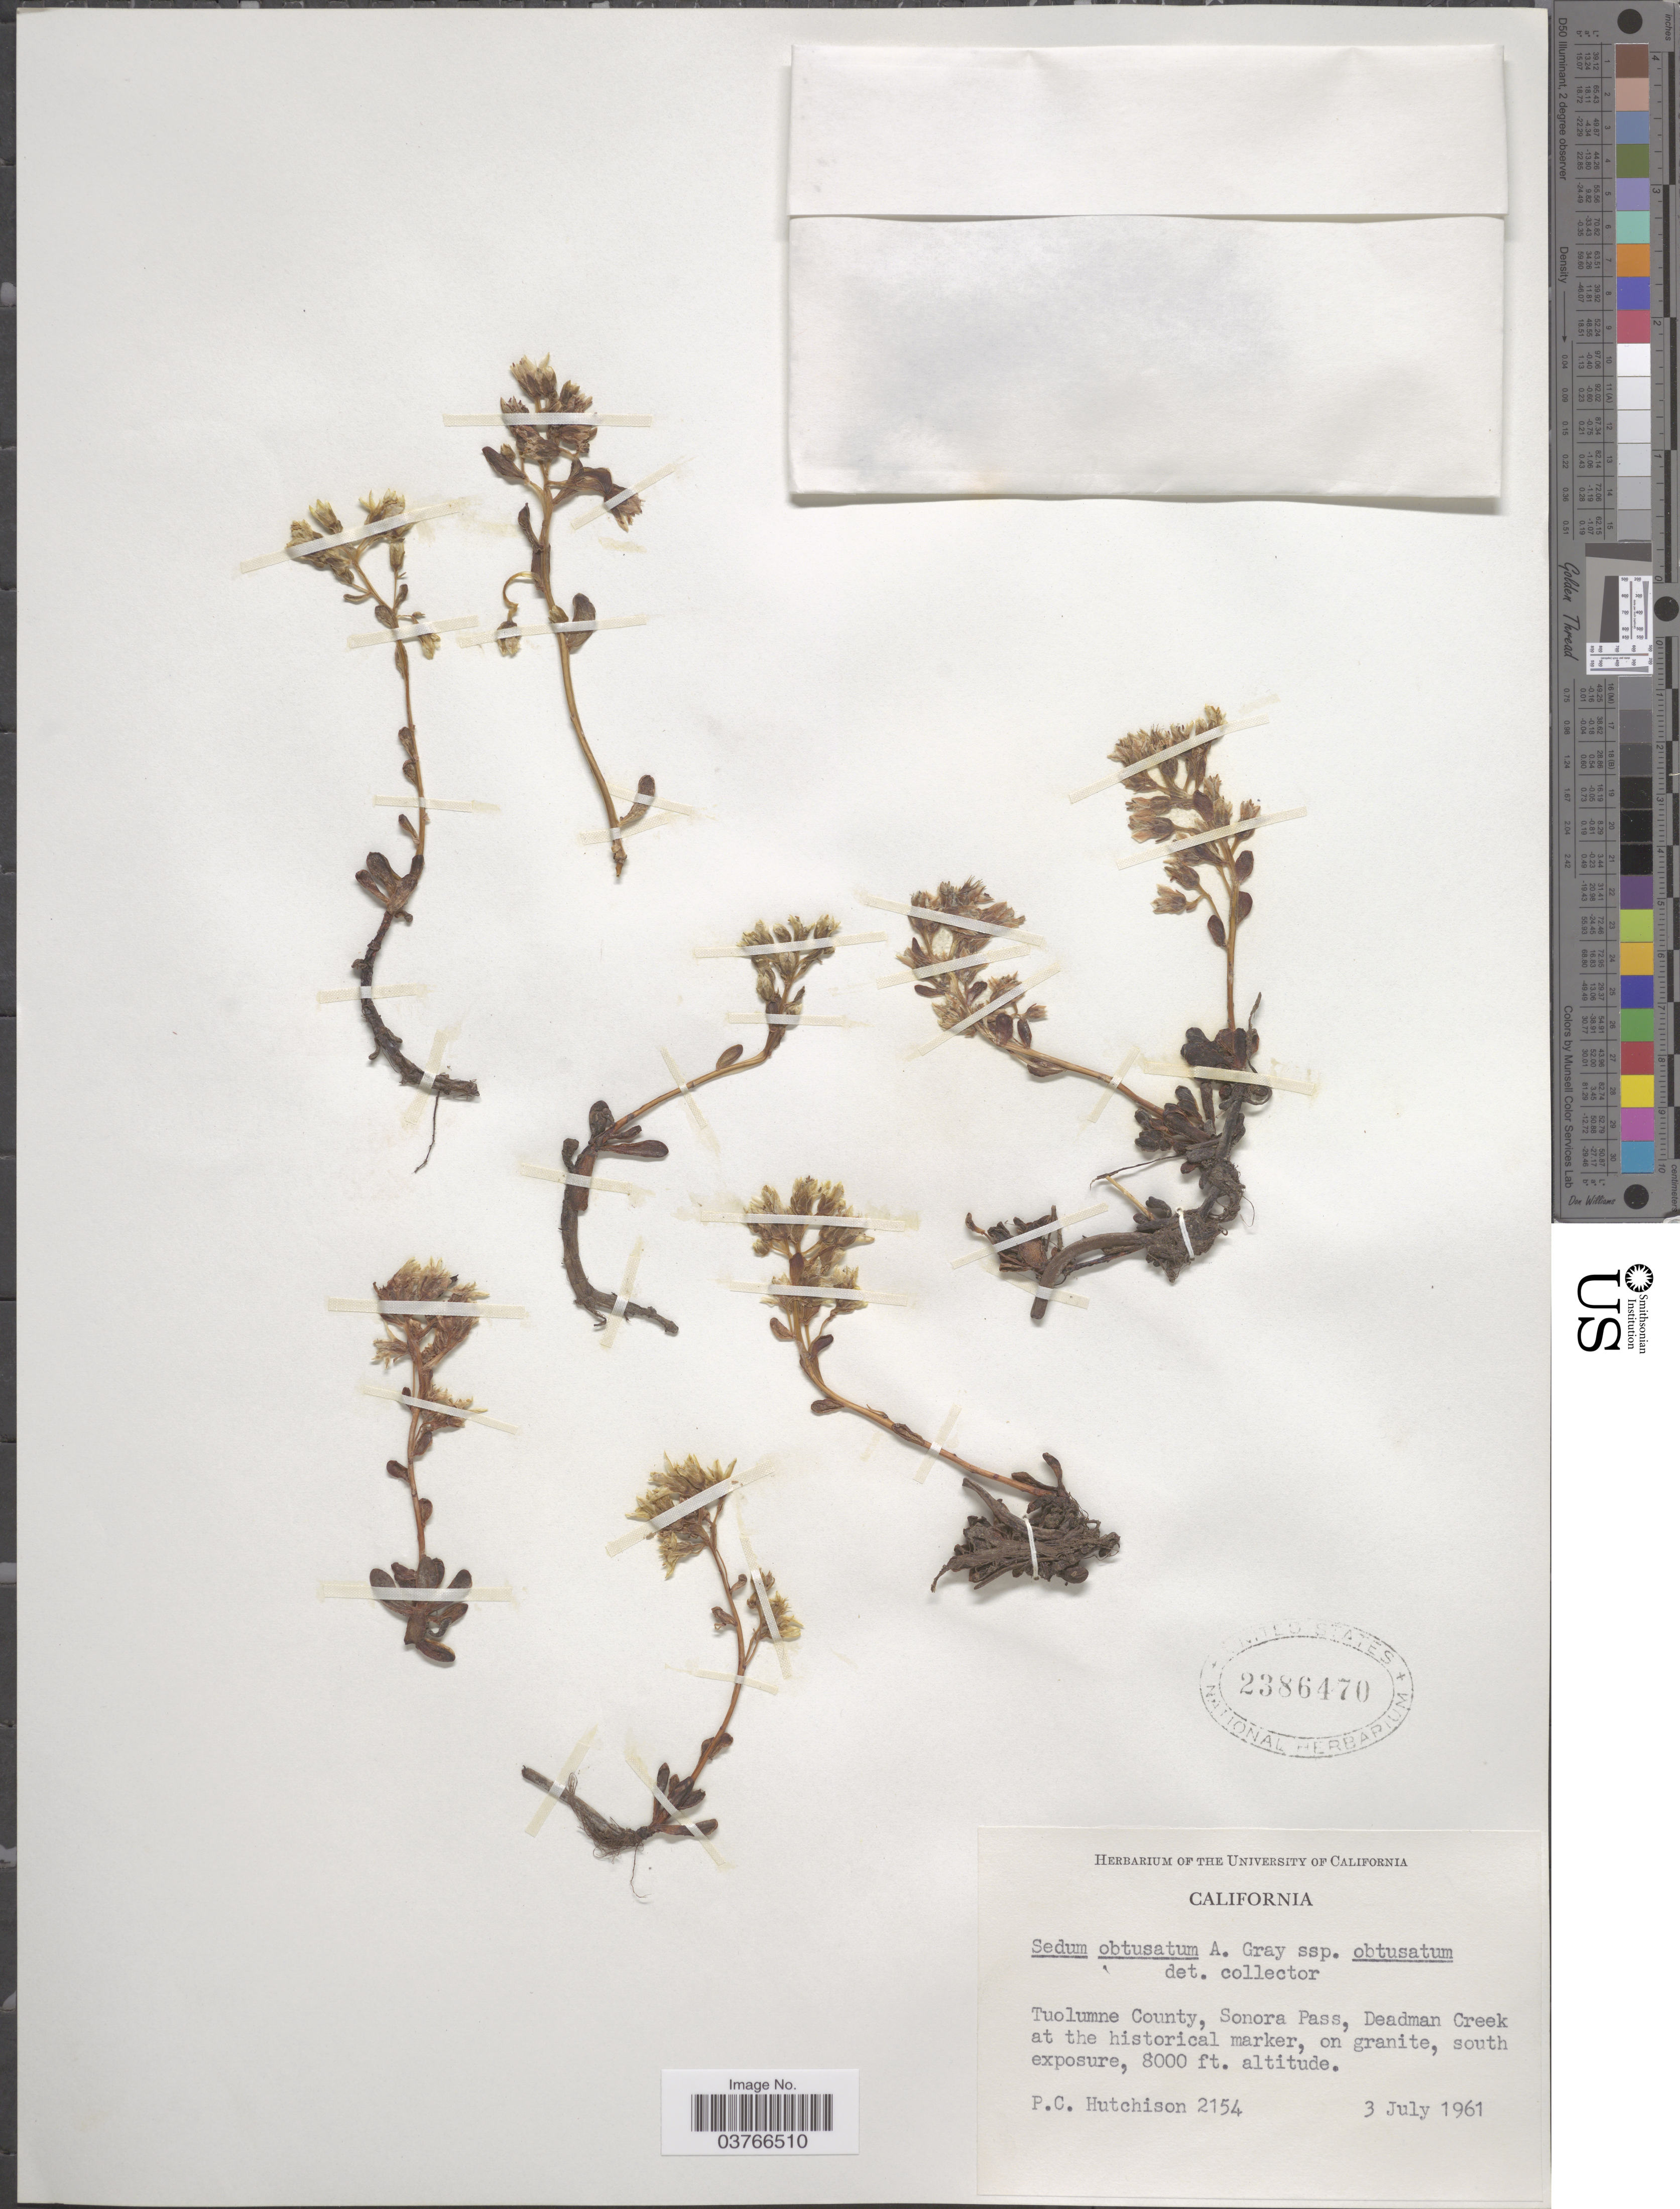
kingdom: Plantae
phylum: Tracheophyta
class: Magnoliopsida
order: Saxifragales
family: Crassulaceae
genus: Sedum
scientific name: Sedum obtusatum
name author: A. Gray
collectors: P. C. Hutchison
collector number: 2154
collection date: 1961-07-03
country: United States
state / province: California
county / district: Tuolumne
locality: Tuolumne County, Sonora Pass, Deadman Creek at the historical marker.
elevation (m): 2438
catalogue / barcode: US 2386470